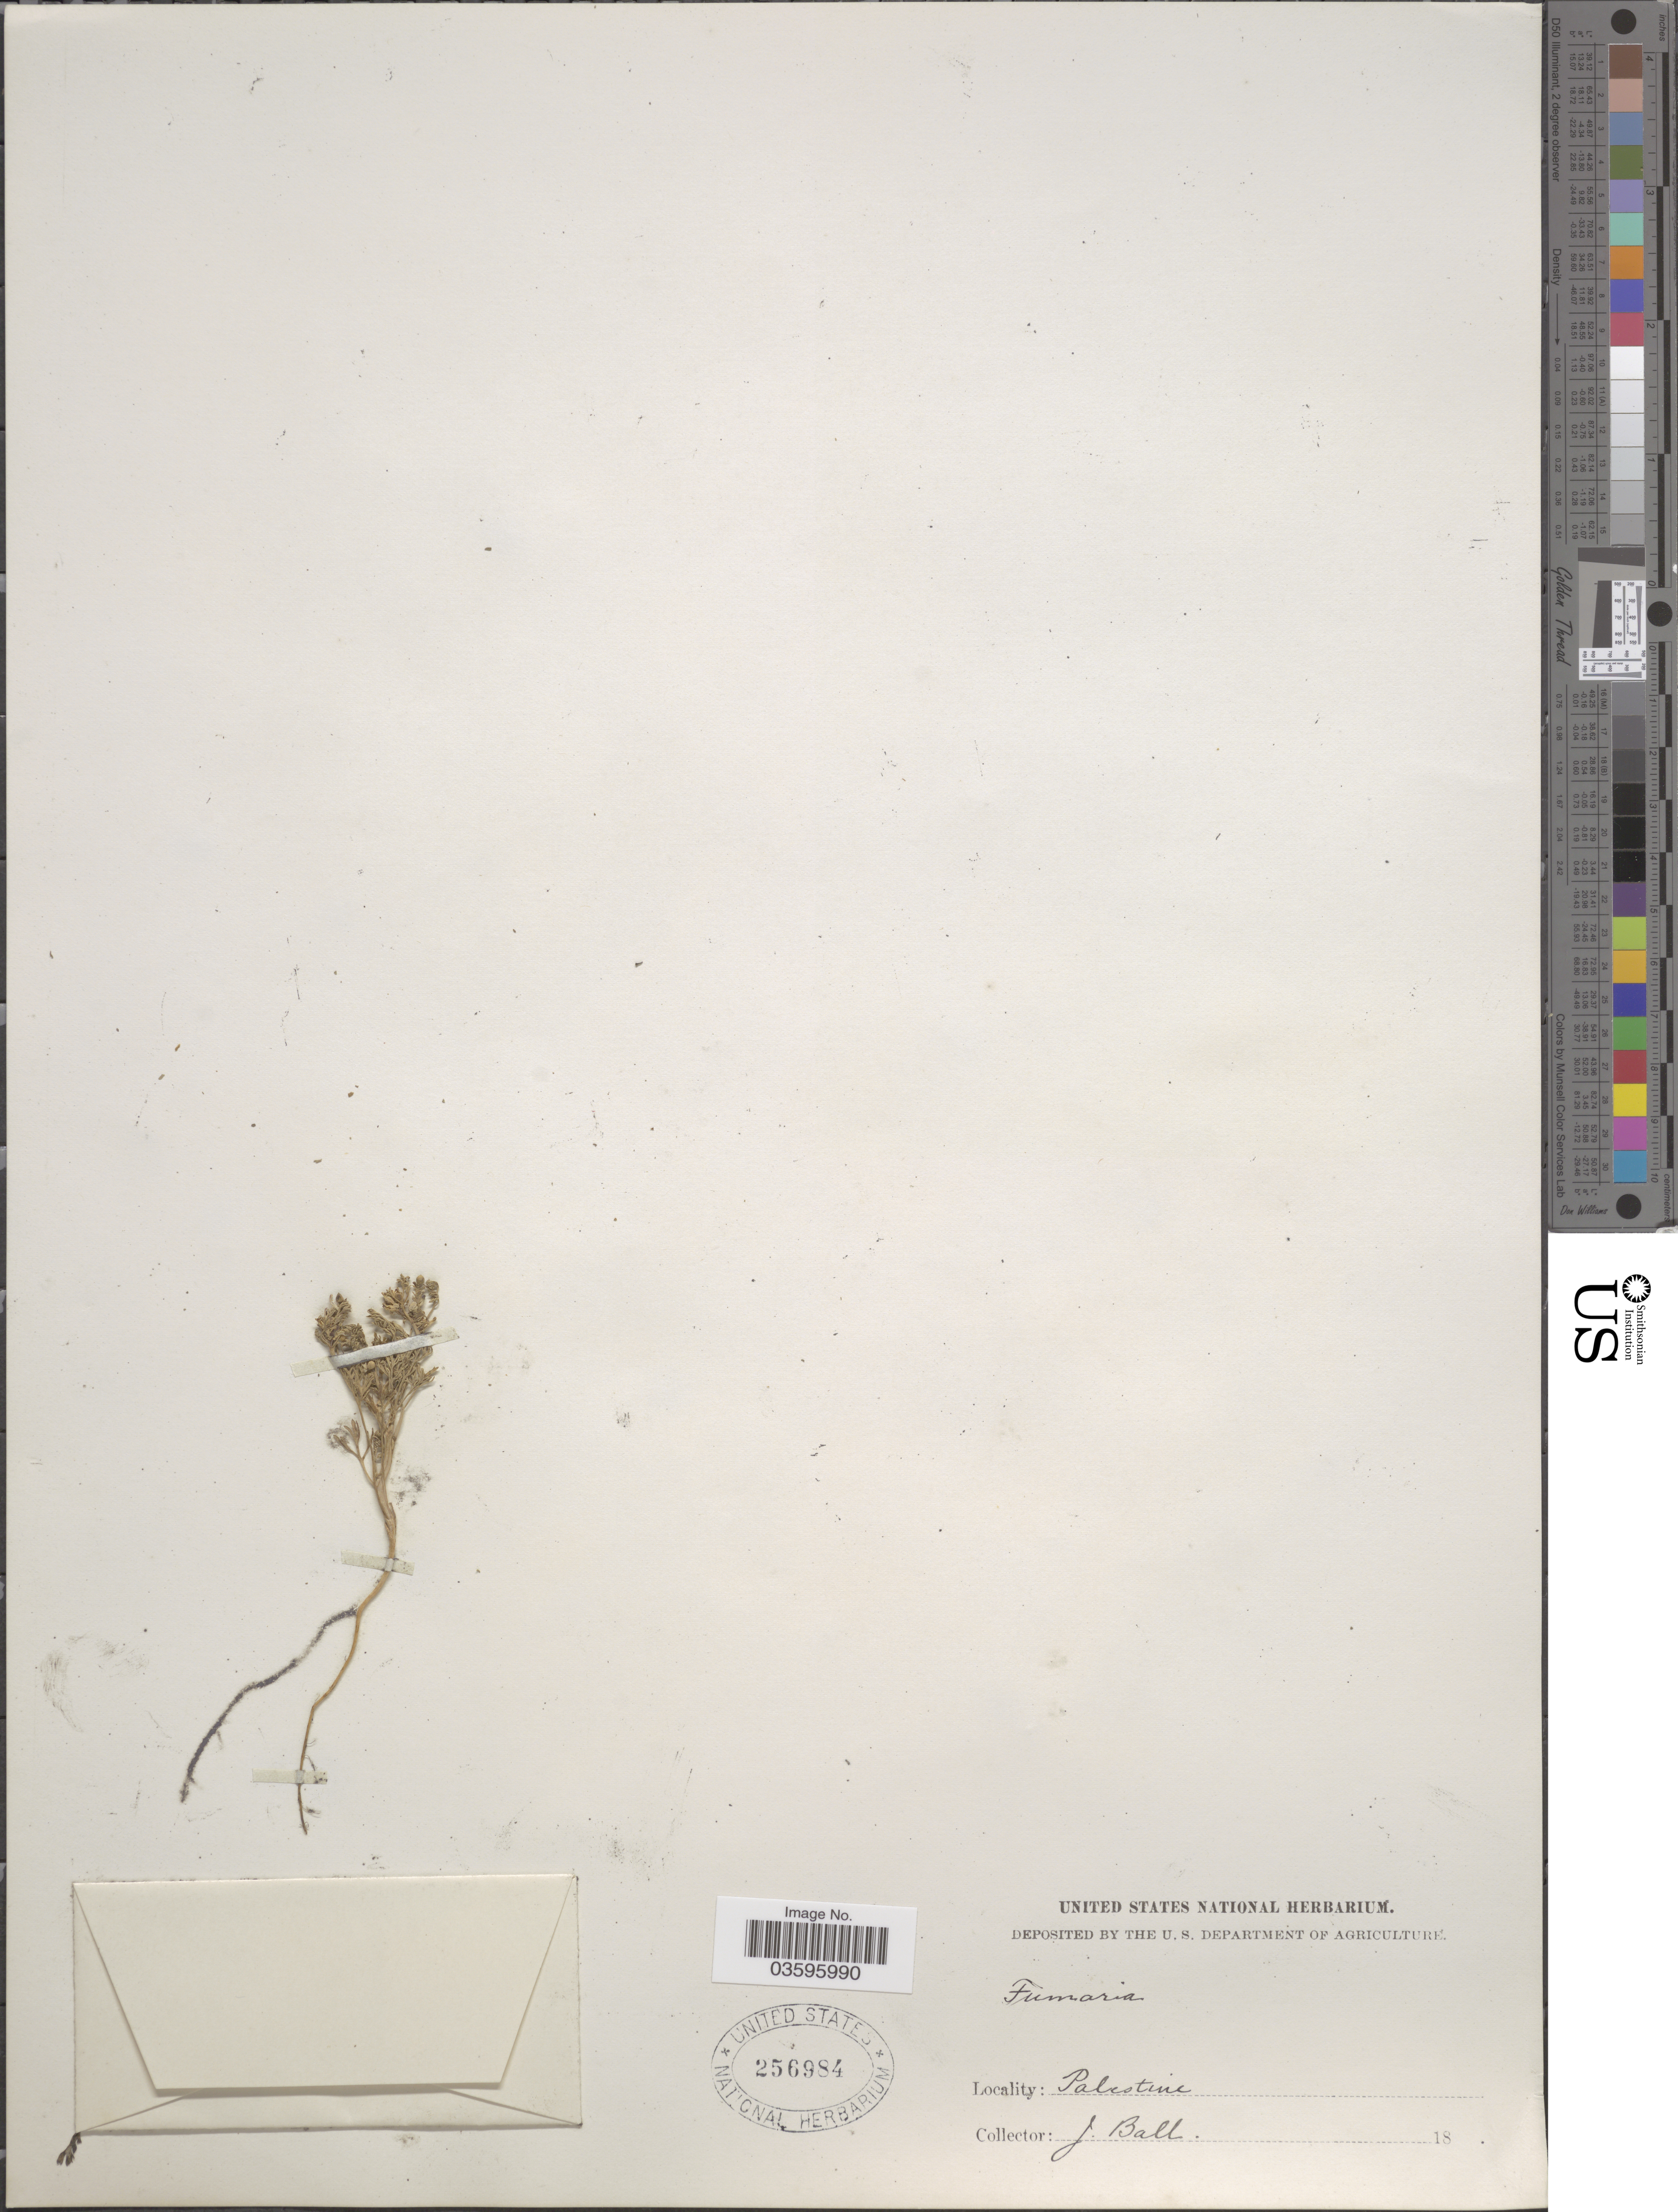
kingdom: Plantae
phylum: Tracheophyta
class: Magnoliopsida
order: Ranunculales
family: Papaveraceae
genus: Fumaria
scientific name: Fumaria sp.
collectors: J. Ball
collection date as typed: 18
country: Israel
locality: Palestine.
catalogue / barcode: US 256984